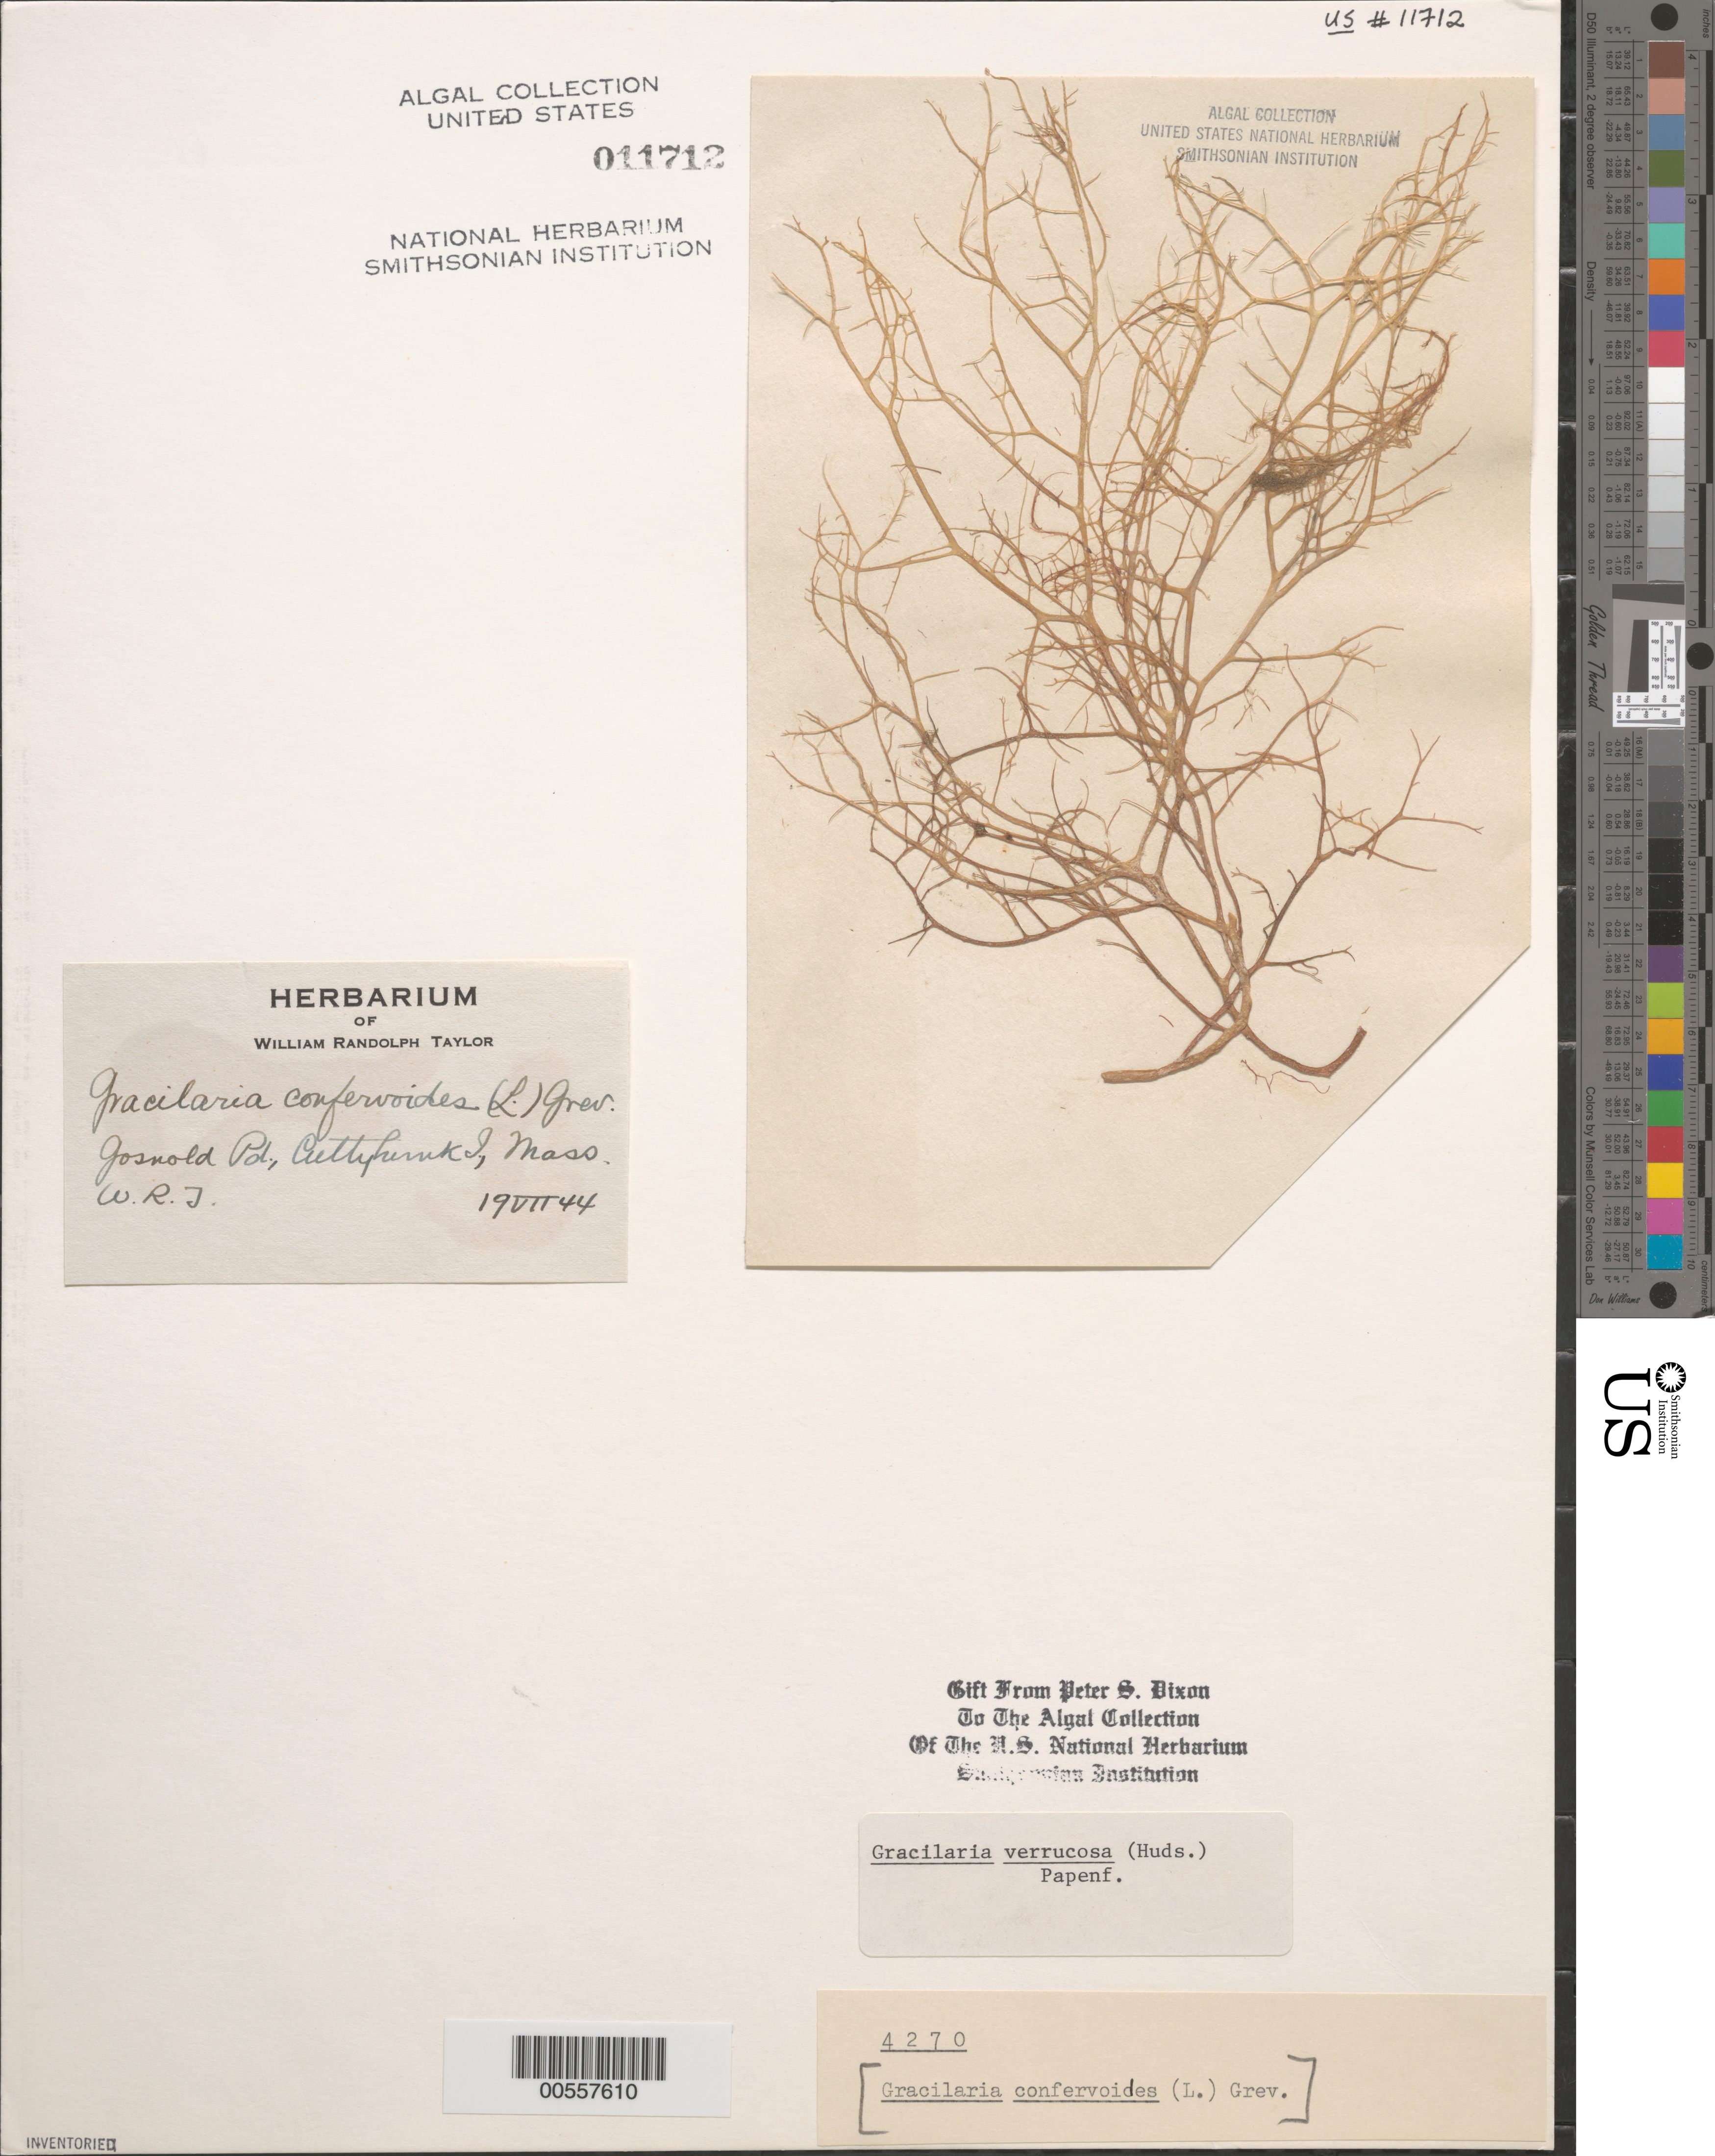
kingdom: Plantae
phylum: Rhodophyta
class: Florideophyceae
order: Gracilariales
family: Gracilariaceae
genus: Gracilariopsis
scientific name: Gracilariopsis longissima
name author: (S.G. Gmel.) Steentoft et al.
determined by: Algae name updating Project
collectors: W. R. Taylor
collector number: PSD 4270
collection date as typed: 19 Jul 1944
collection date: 1944-07-19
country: United States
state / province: Massachusetts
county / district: Dukes County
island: Cuttyhunk Island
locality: Gosnold Pond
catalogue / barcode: US 11712